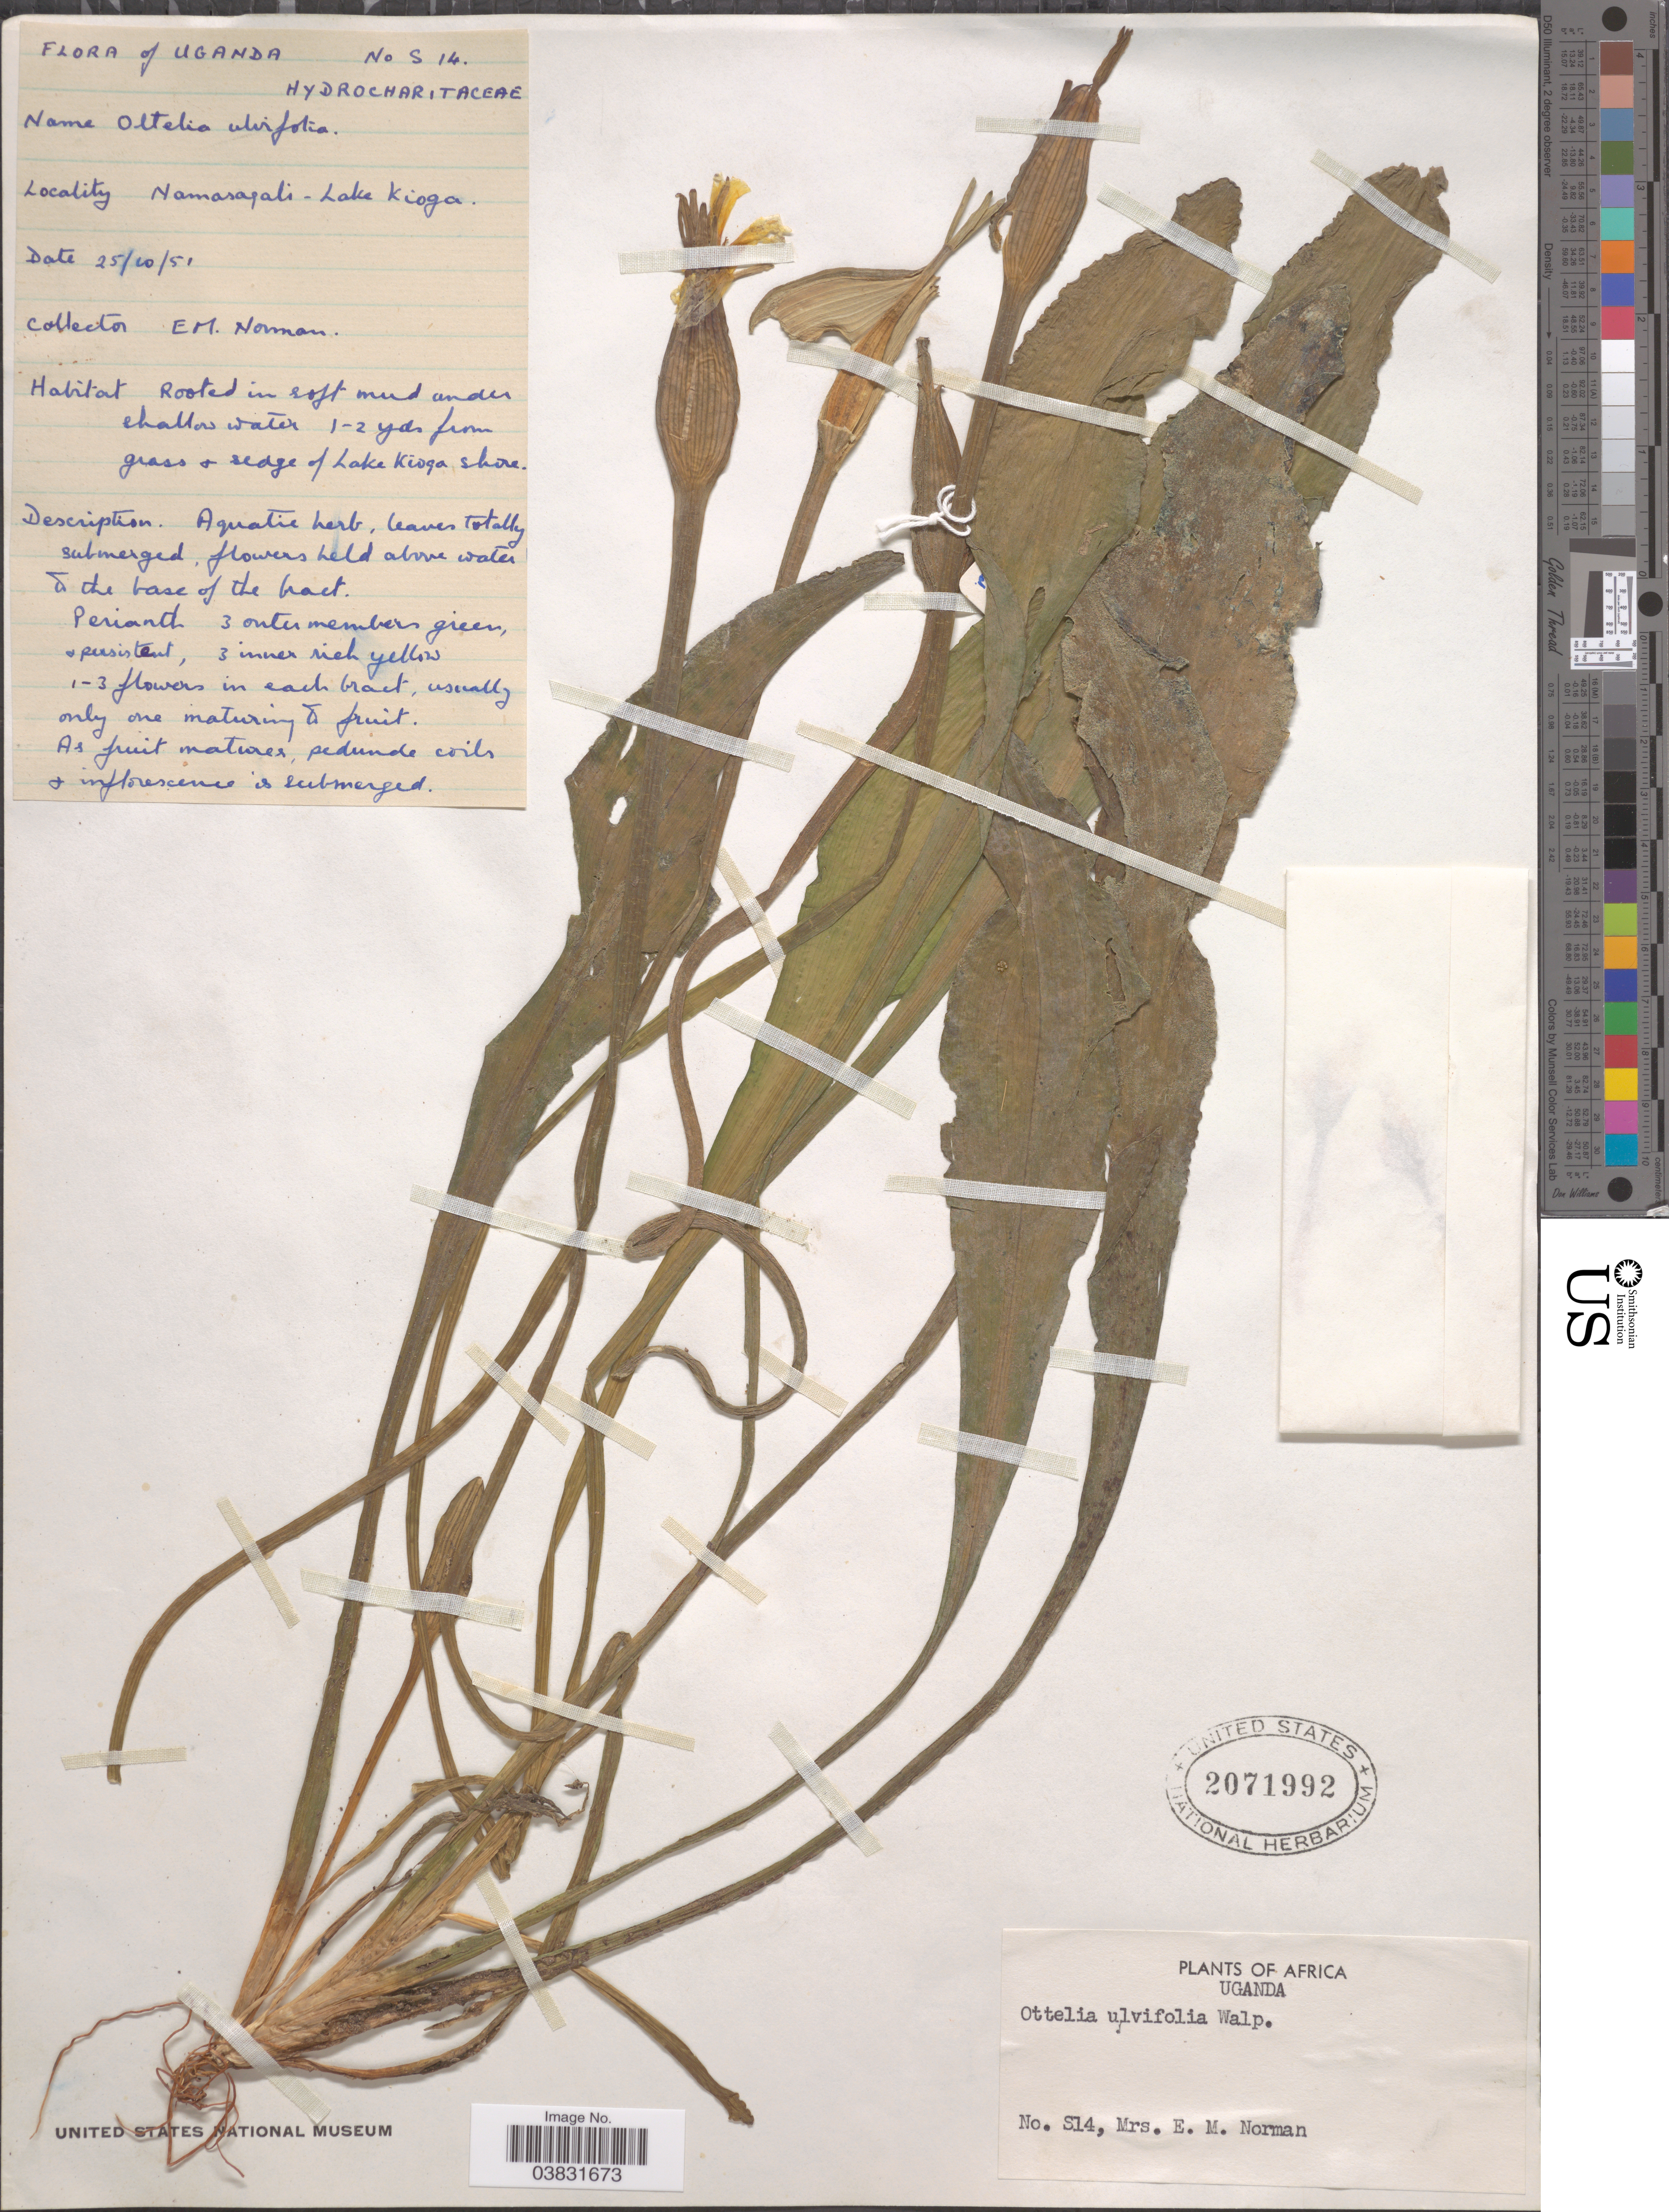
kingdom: Plantae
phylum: Tracheophyta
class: Liliopsida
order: Alismatales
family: Hydrocharitaceae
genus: Ottelia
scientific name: Ottelia ulvifolia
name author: Walp.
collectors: E. Norman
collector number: S14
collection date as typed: Transcribed d/m/y: 25/10/51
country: Uganda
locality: Namasagali - Lake Kioga.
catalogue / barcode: US 2071992